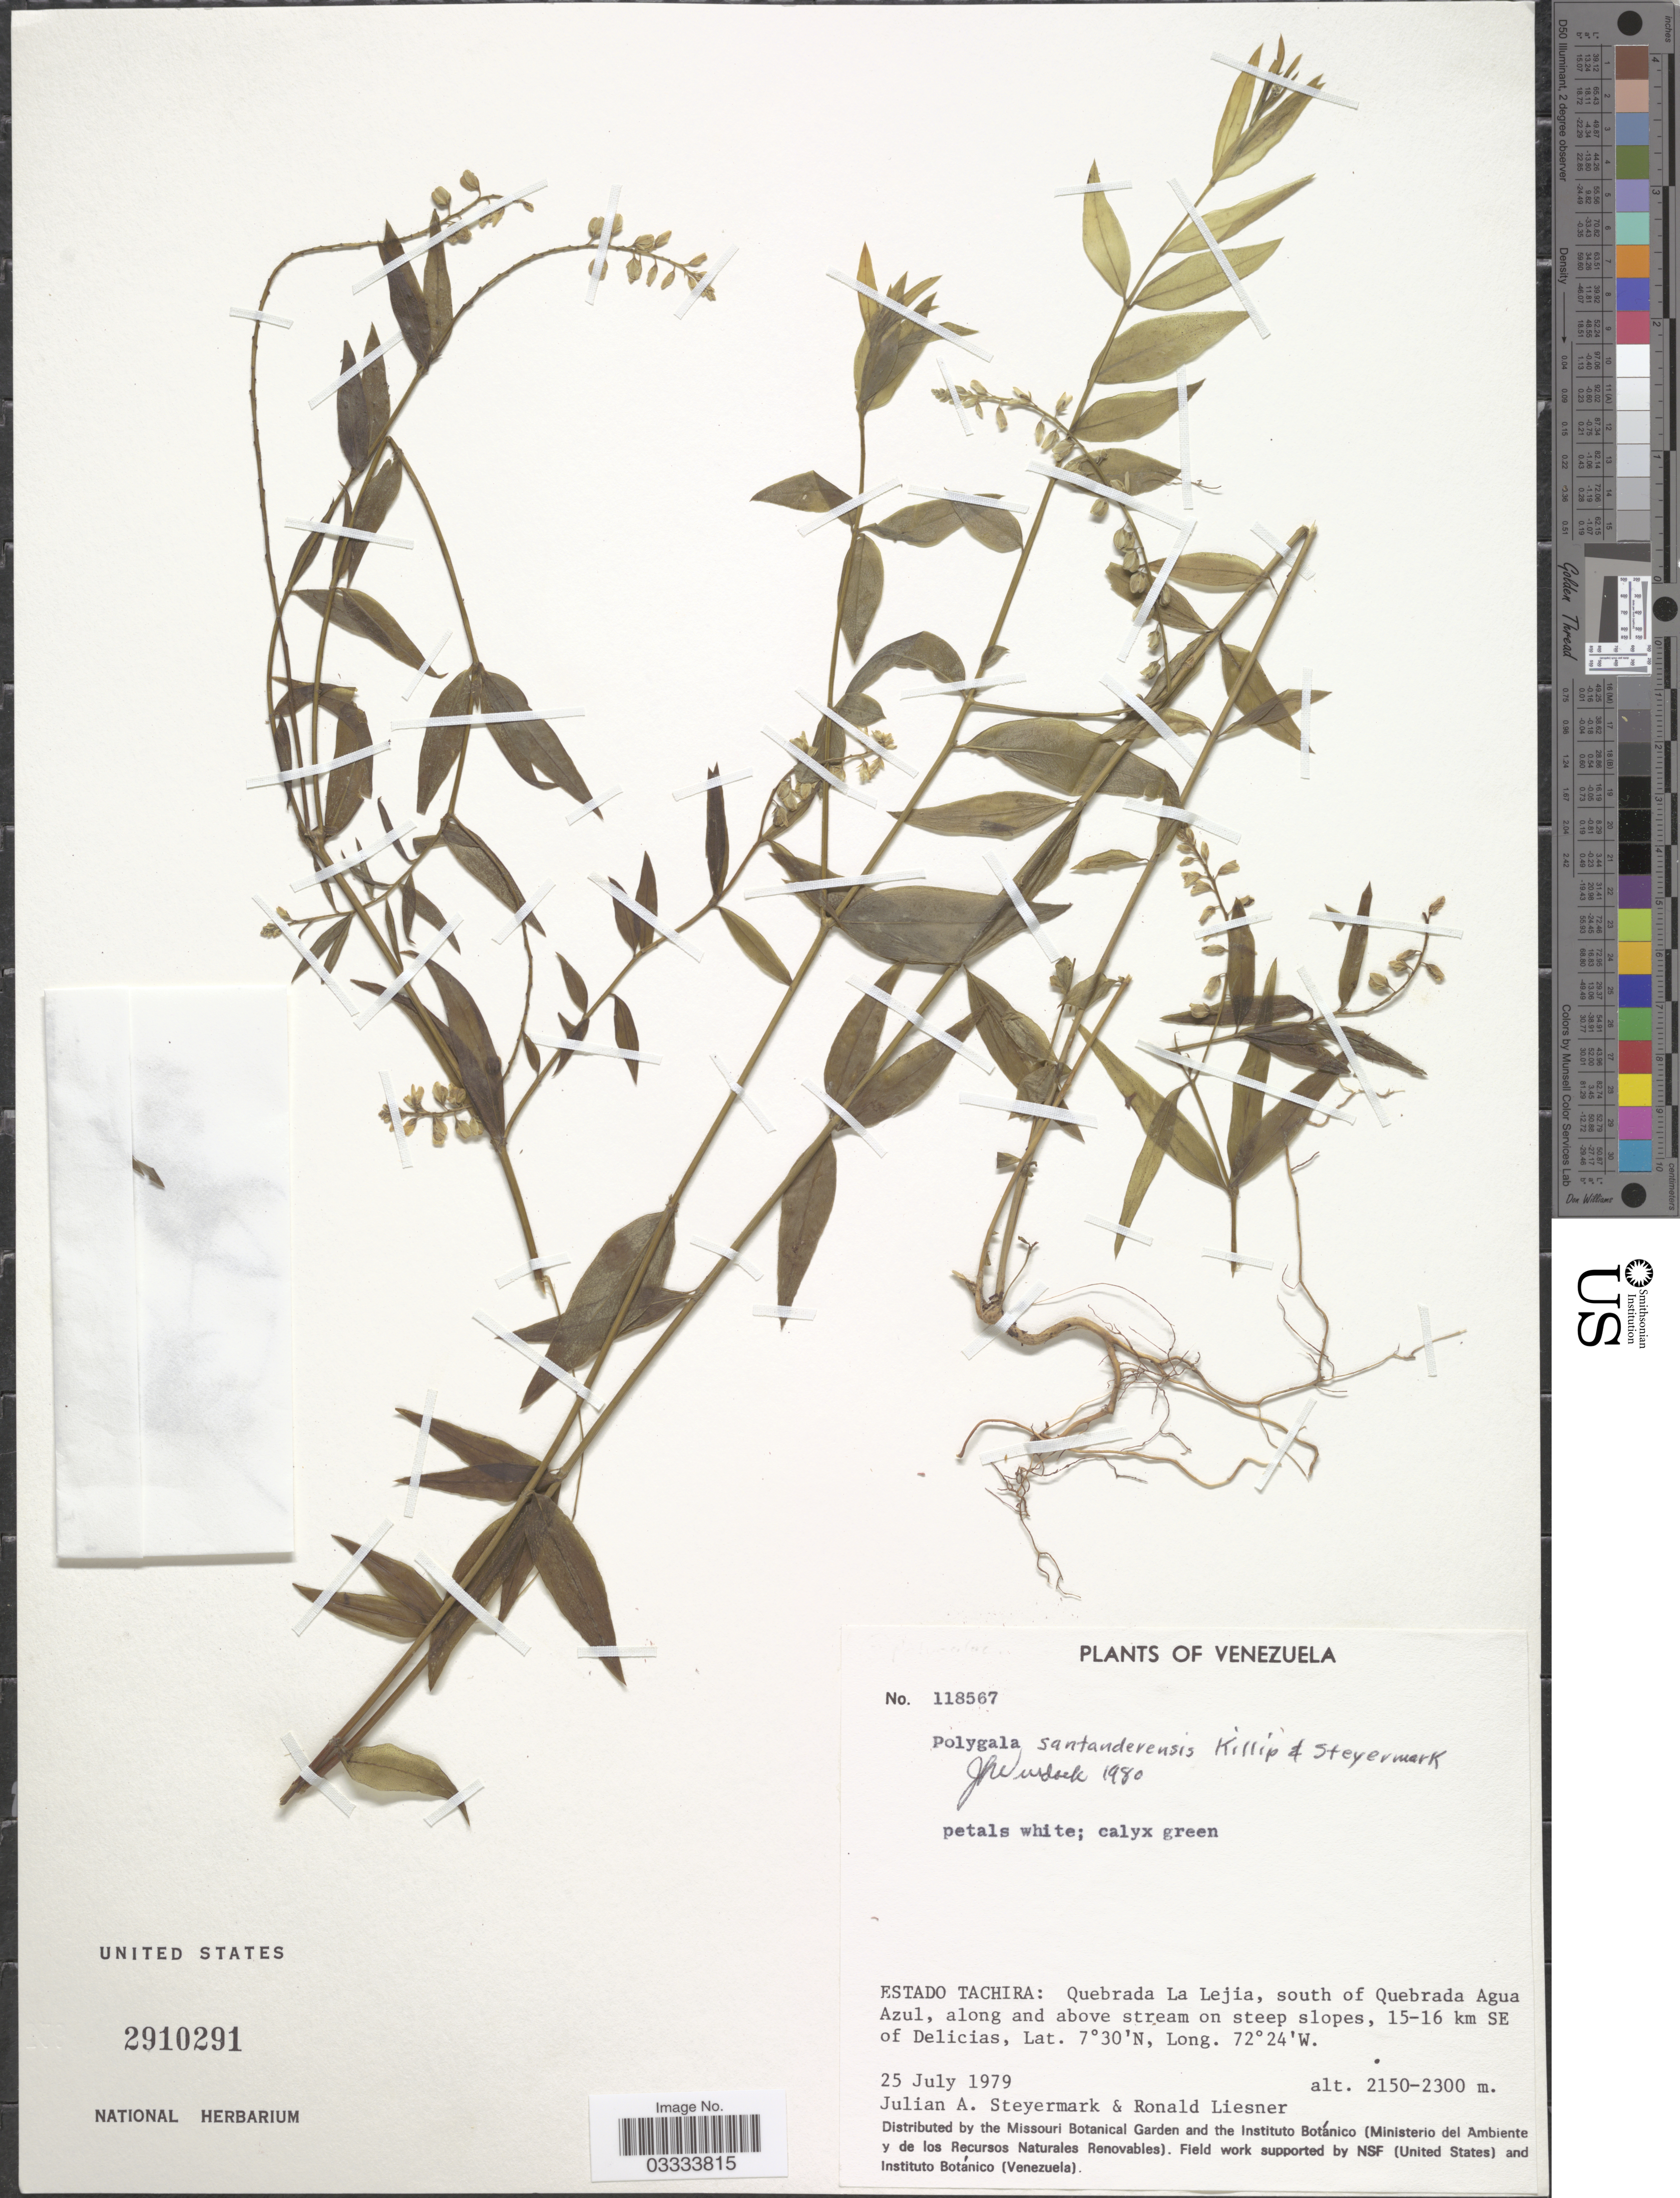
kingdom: Plantae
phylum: Tracheophyta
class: Magnoliopsida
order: Fabales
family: Polygalaceae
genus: Polygala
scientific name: Polygala nemoralis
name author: A.W. Benn.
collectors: J. Steyermark & R. L. Liesner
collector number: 118567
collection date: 1979-07-25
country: Venezuela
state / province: Tachira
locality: Quebrada La Lejia, south of Quebrada Agua Azul, along and above stream on steep slopes, 15-16 km SE of Delicias.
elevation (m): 2150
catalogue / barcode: US 2910291